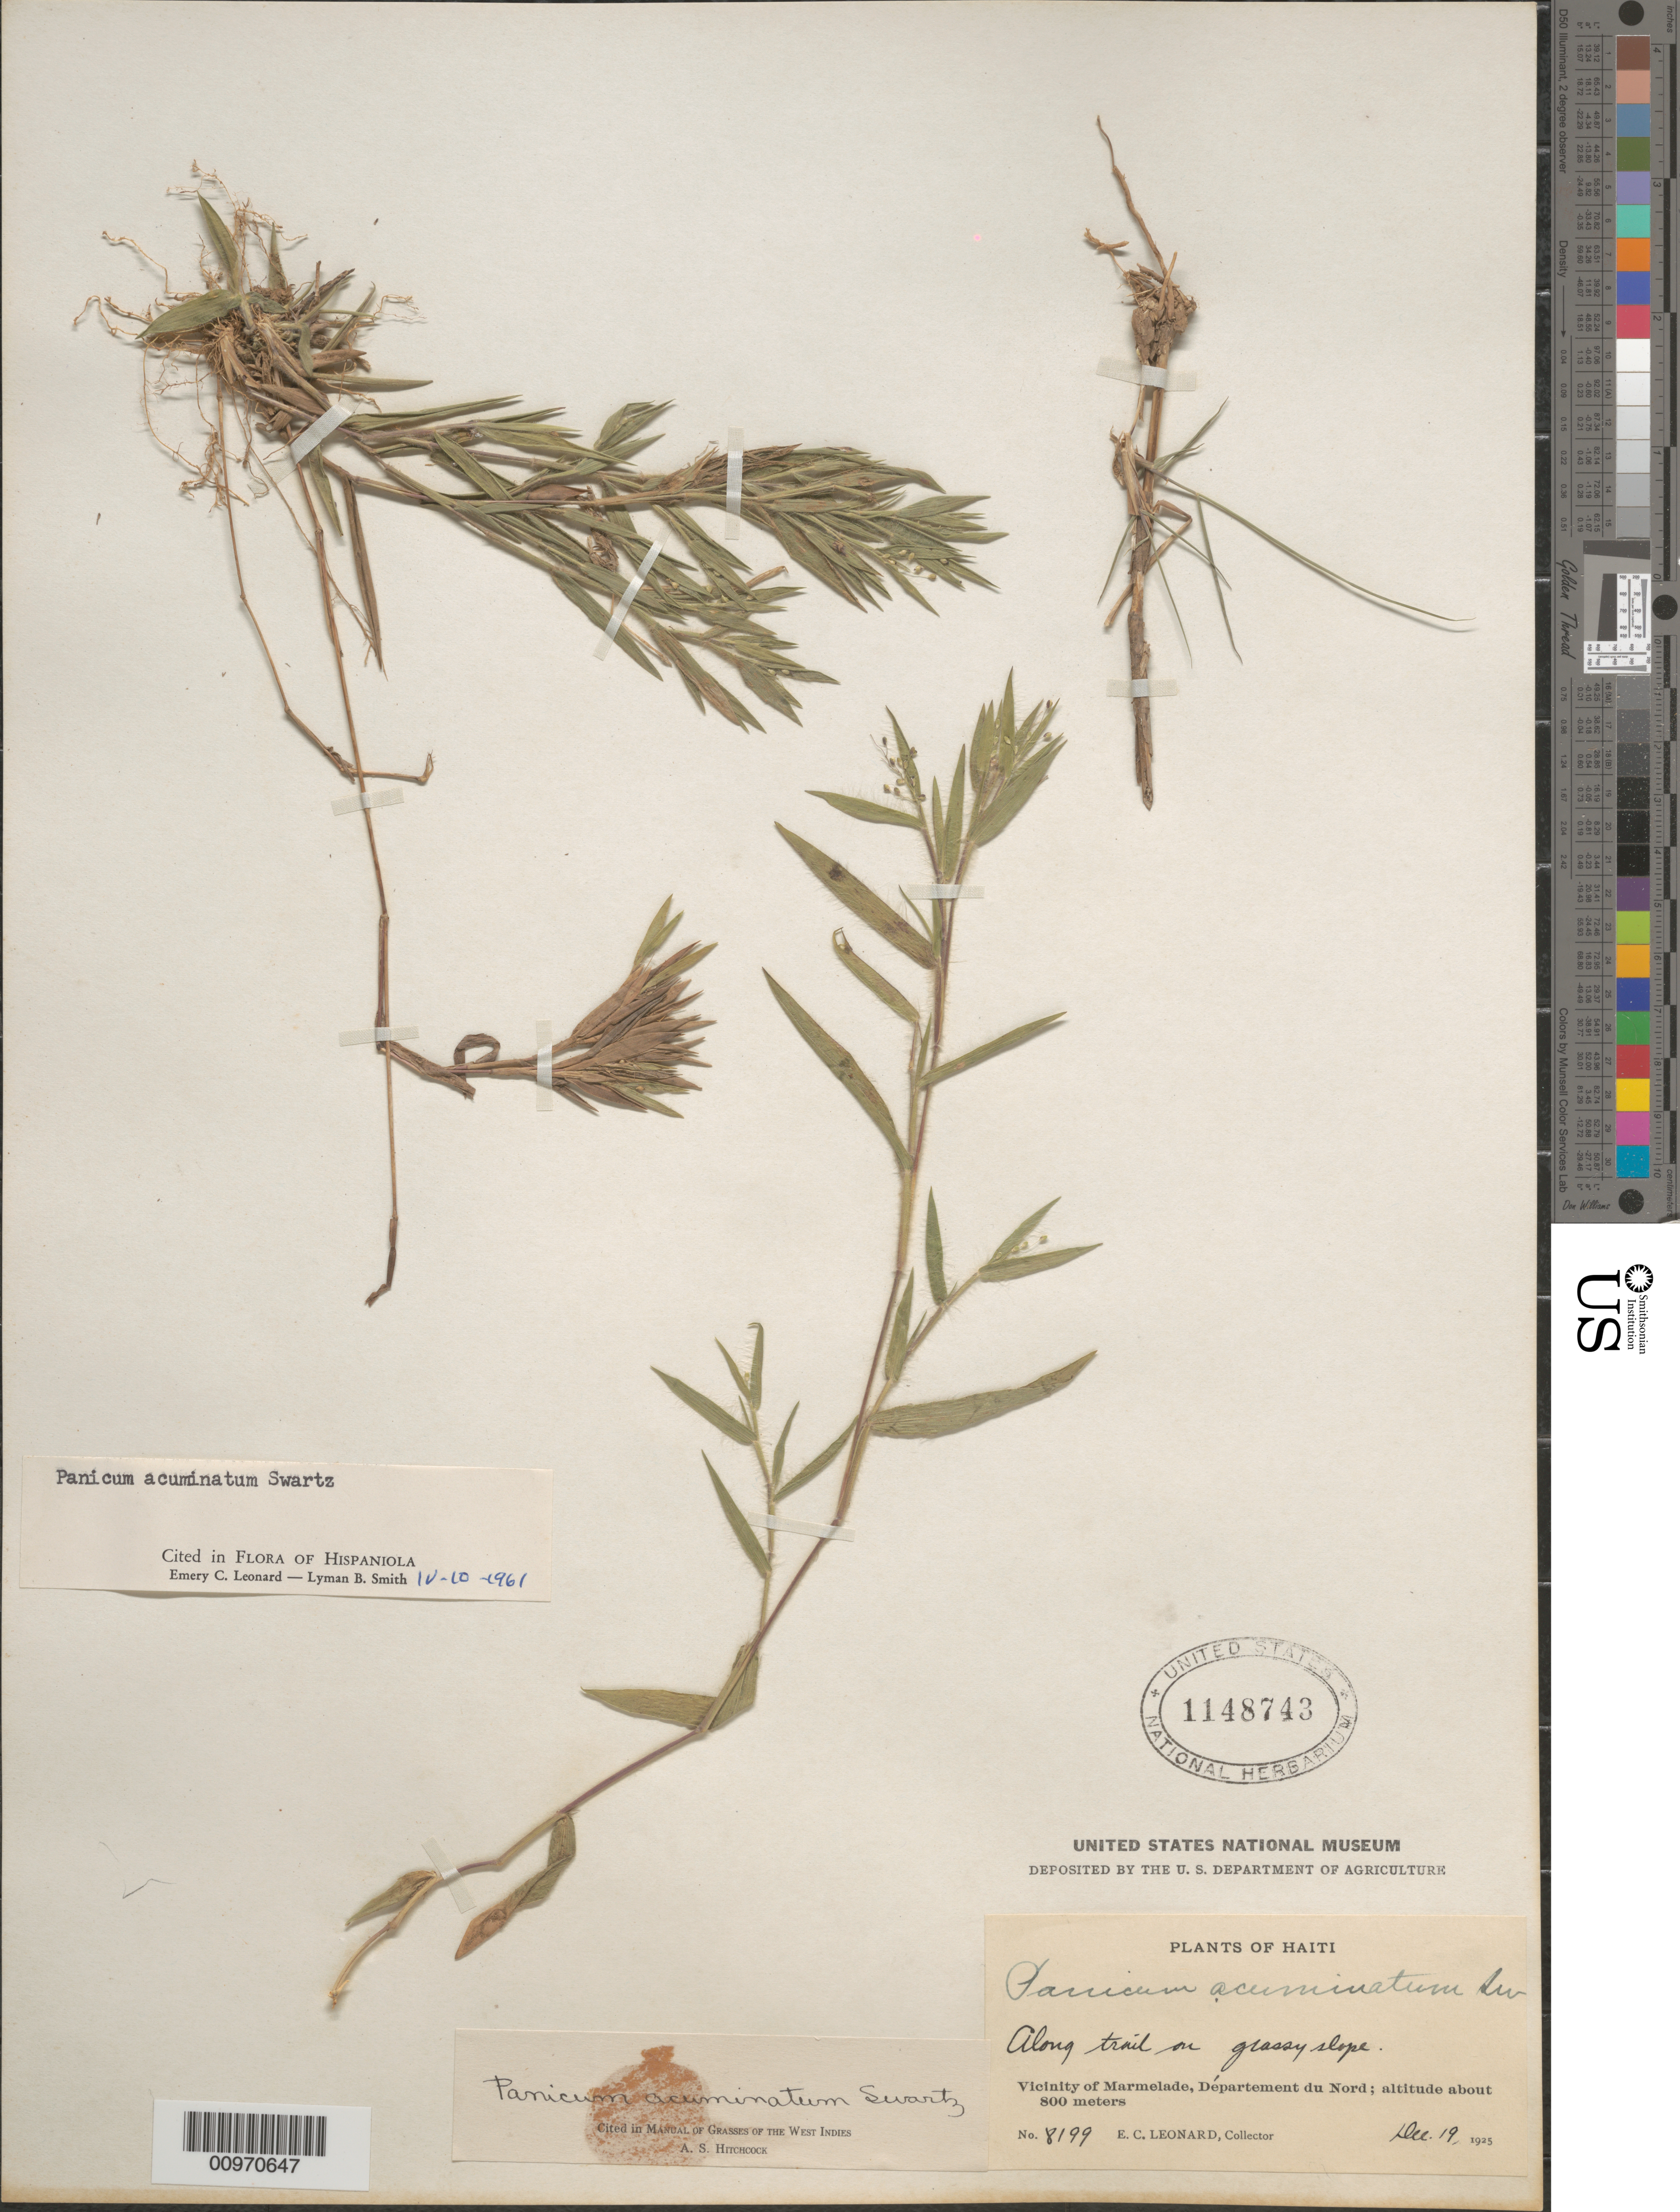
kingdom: Plantae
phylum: Tracheophyta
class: Liliopsida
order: Poales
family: Poaceae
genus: Panicum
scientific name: Panicum acuminatum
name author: Sw.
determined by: Leonard, E. C.; Smith, L. B.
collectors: E. C. Leonard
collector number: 8199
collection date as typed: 19 Dec 1925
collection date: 1925-12-19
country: Haiti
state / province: Nord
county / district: Marmelade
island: Hispaniola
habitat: Along trail on grassy slope.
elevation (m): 800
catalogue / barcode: US 1148743